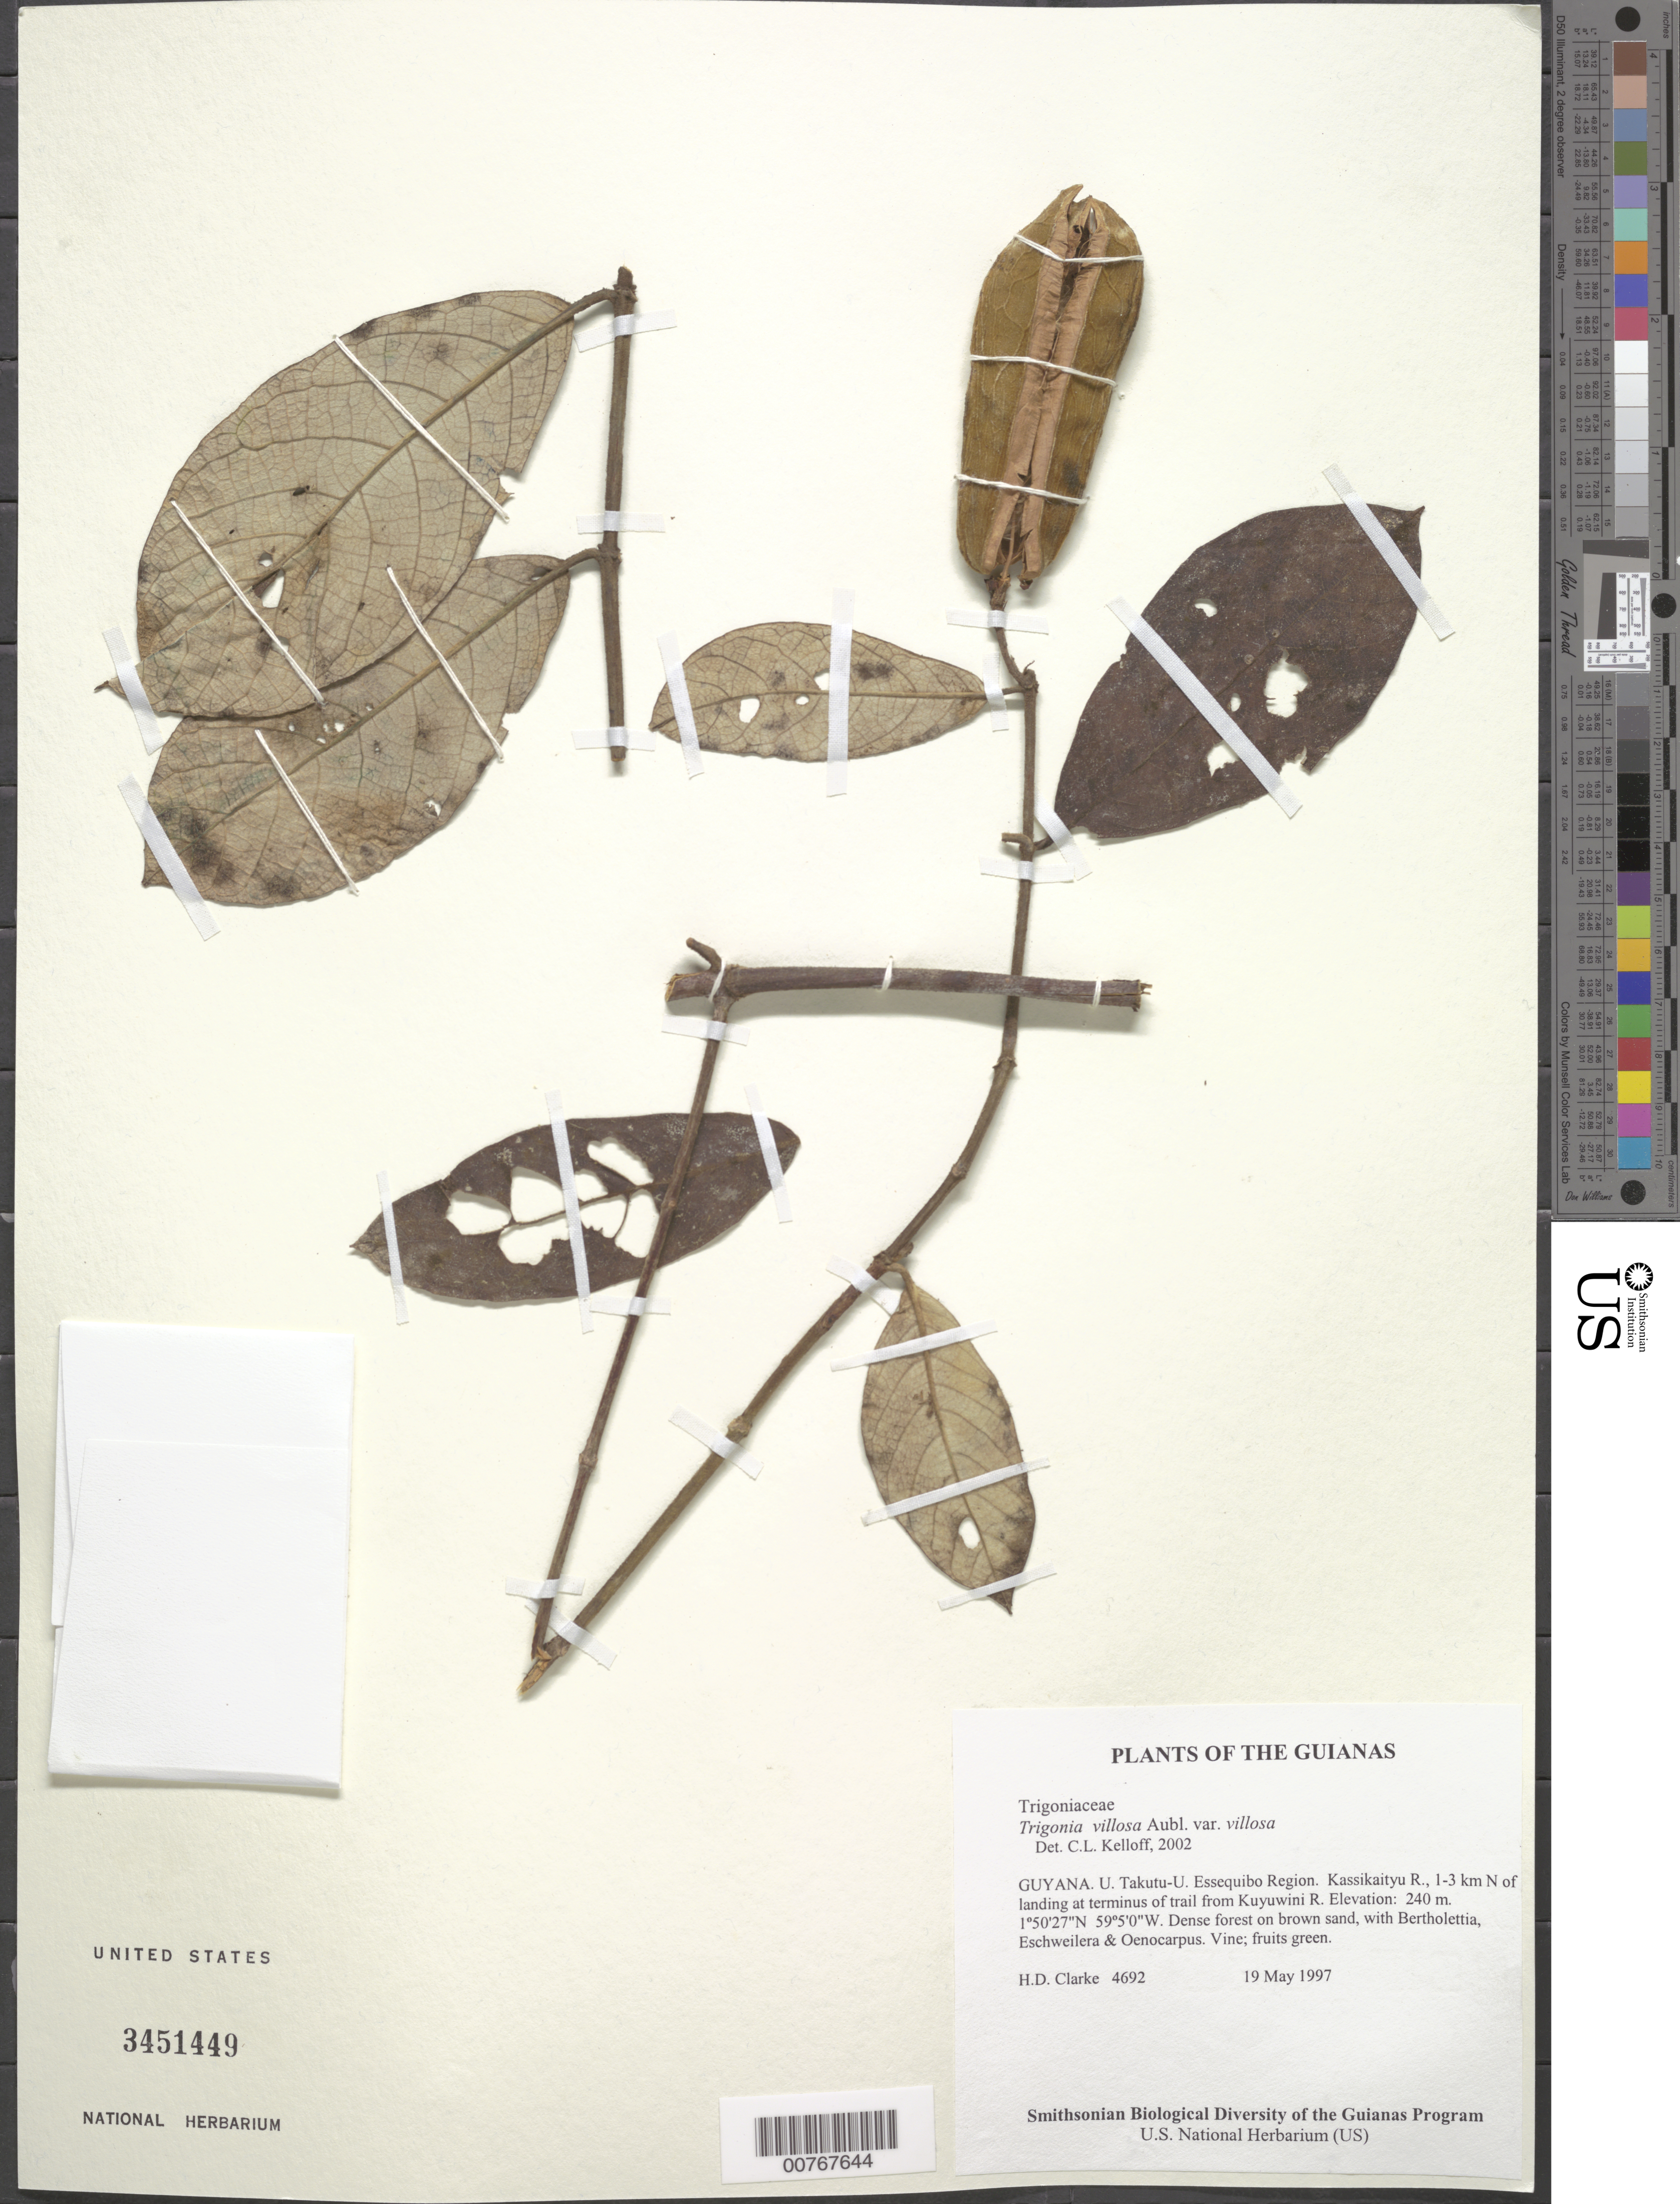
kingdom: Plantae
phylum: Tracheophyta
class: Magnoliopsida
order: Malpighiales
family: Trigoniaceae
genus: Trigonia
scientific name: Trigonia villosa var. villosa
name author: Aubl.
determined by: Kelloff, Carol L., (US), Smithsonian Institution - National Museum of Natural History (UNITED STATES)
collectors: H. D. Clarke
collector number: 4692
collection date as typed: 19 May 1997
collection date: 1997-05-19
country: Guyana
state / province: U. Takutu-U. Essequibo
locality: Kassikaityu R., 1-3 km N of landing at terminus of trail from Kuyuwini R.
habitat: Dense forest on brown sand, with Bertholettia, Eschweilera & Oenocarpus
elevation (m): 240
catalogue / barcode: US 3451449